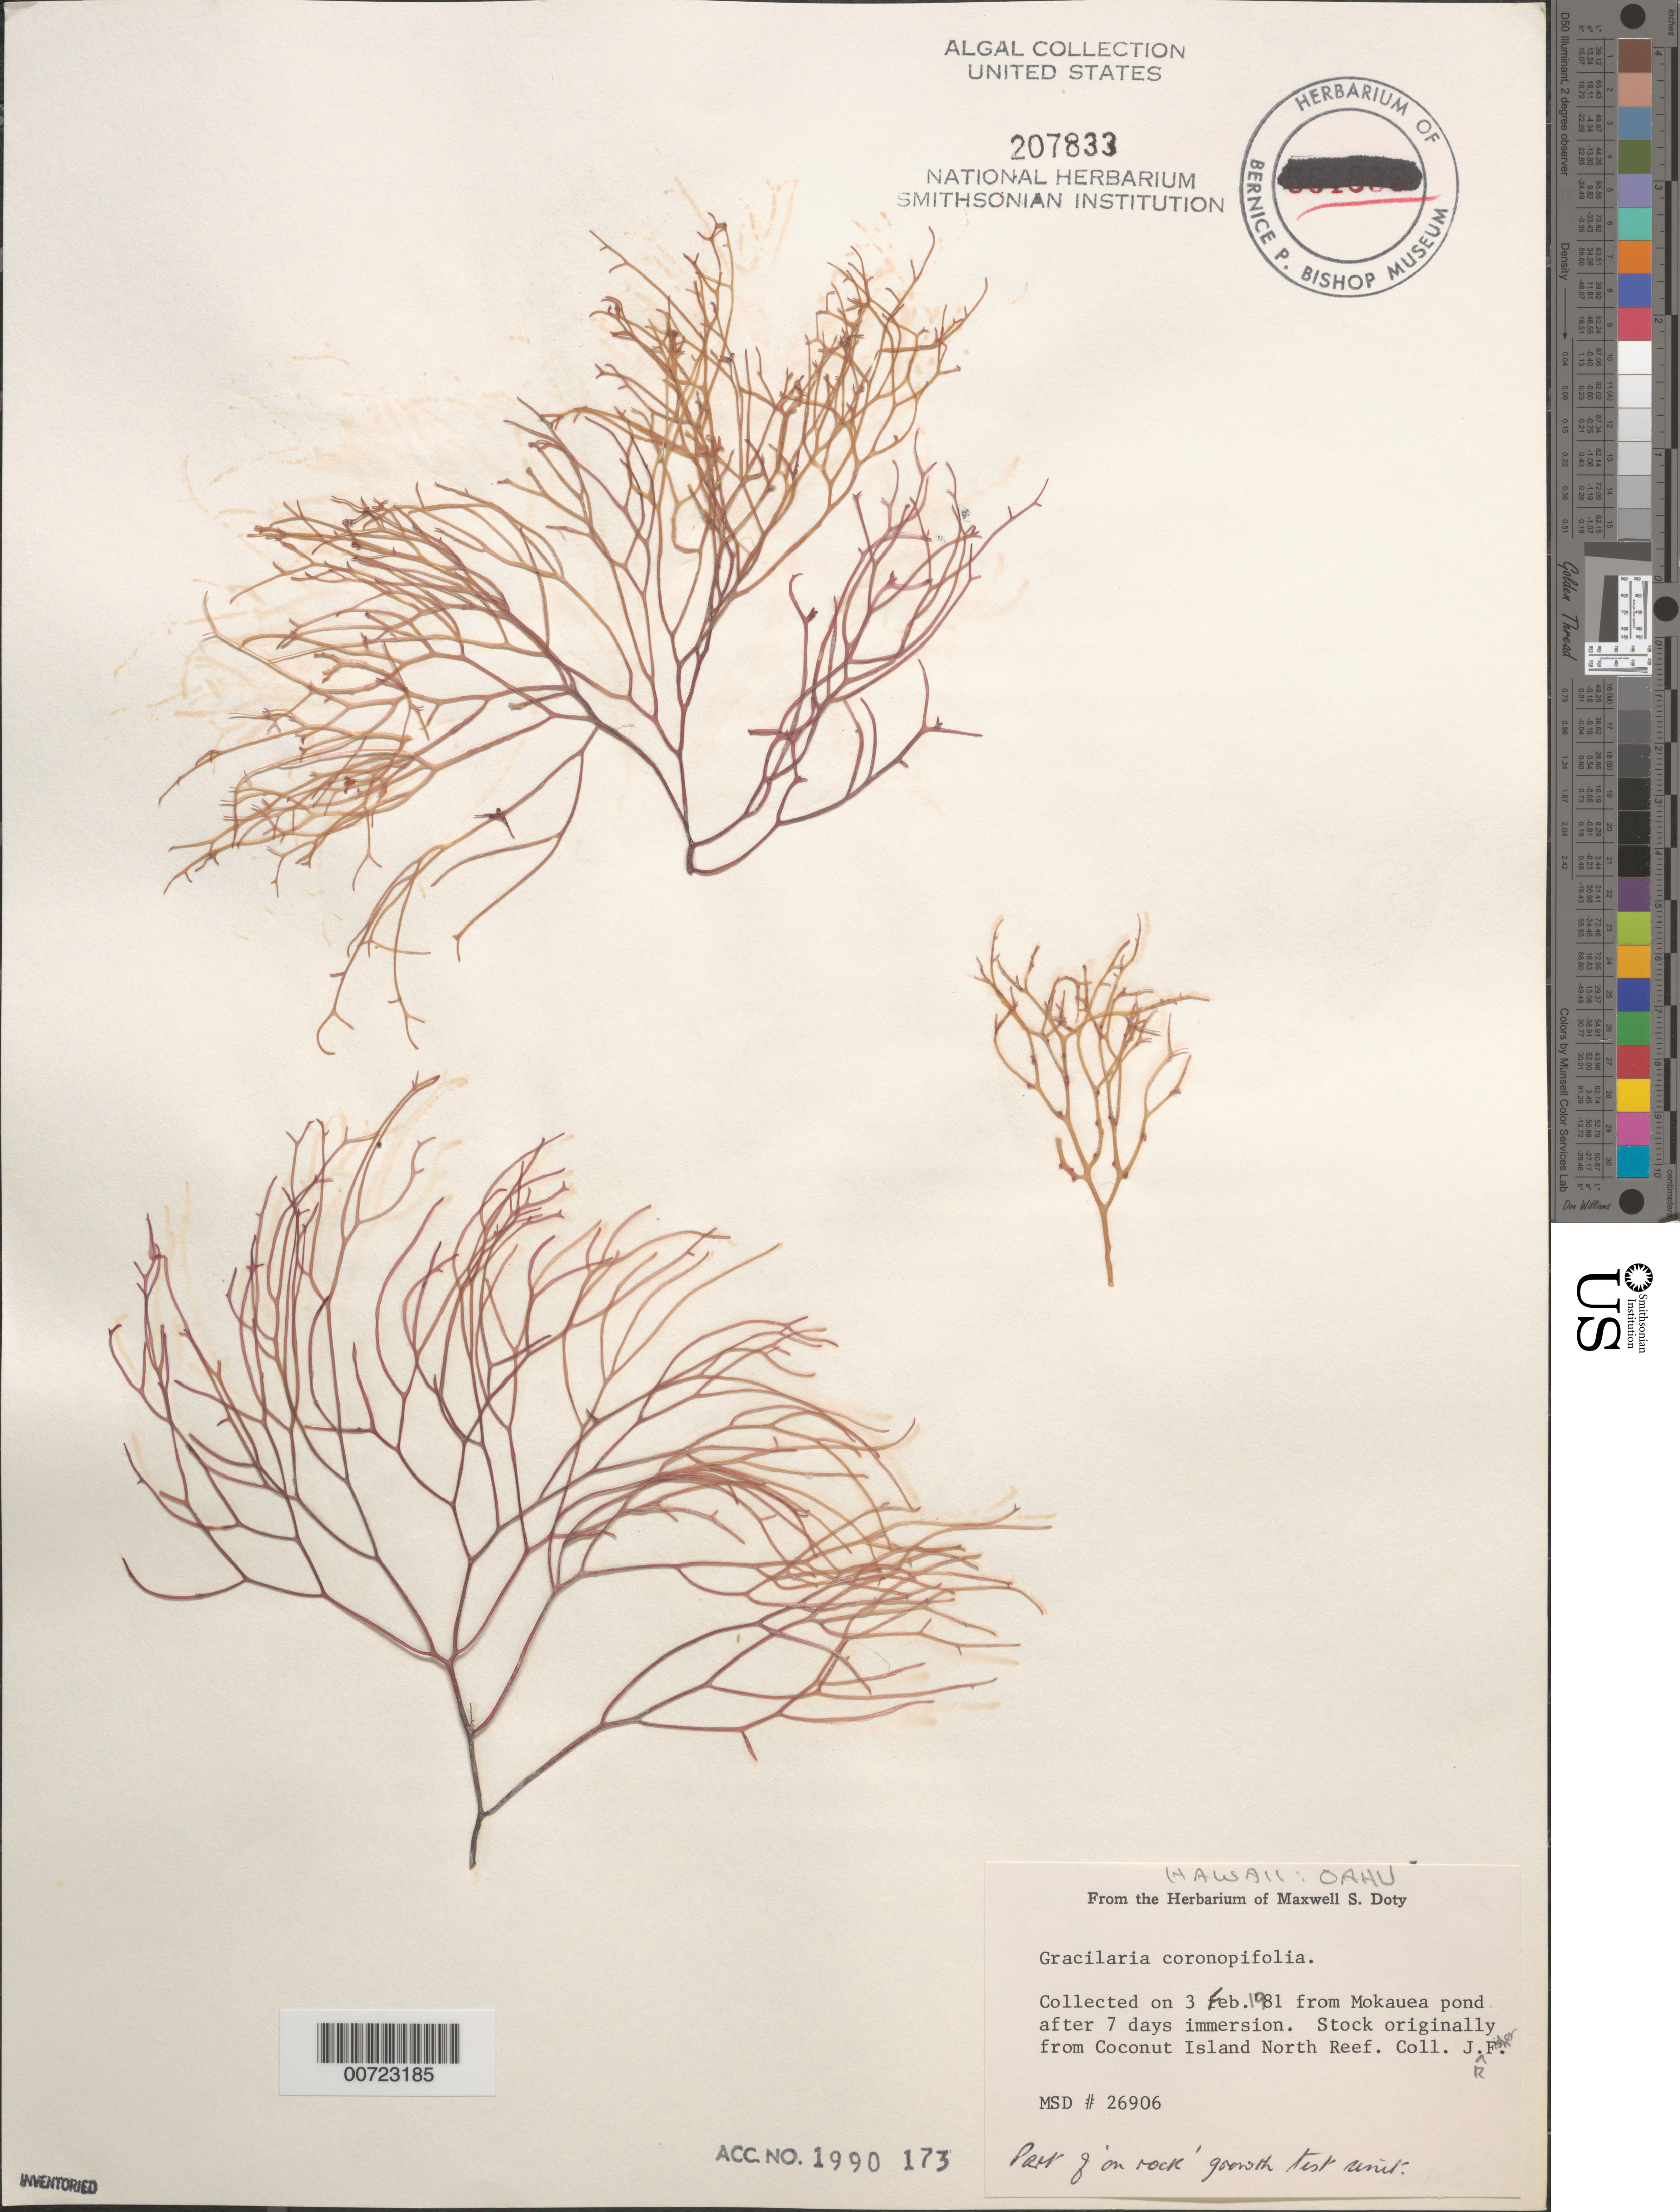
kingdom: Plantae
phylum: Rhodophyta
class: Florideophyceae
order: Gracilariales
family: Gracilariaceae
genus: Gracilaria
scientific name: Gracilaria coronopifolia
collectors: J. Fisher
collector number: MSD 26906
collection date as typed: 03 Feb 1981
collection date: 1981-02-03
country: United States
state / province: Hawaii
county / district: Honolulu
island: Oahu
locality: Mokauea Pond (stock originally from Coconut Island North Reef)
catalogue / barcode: US 207833